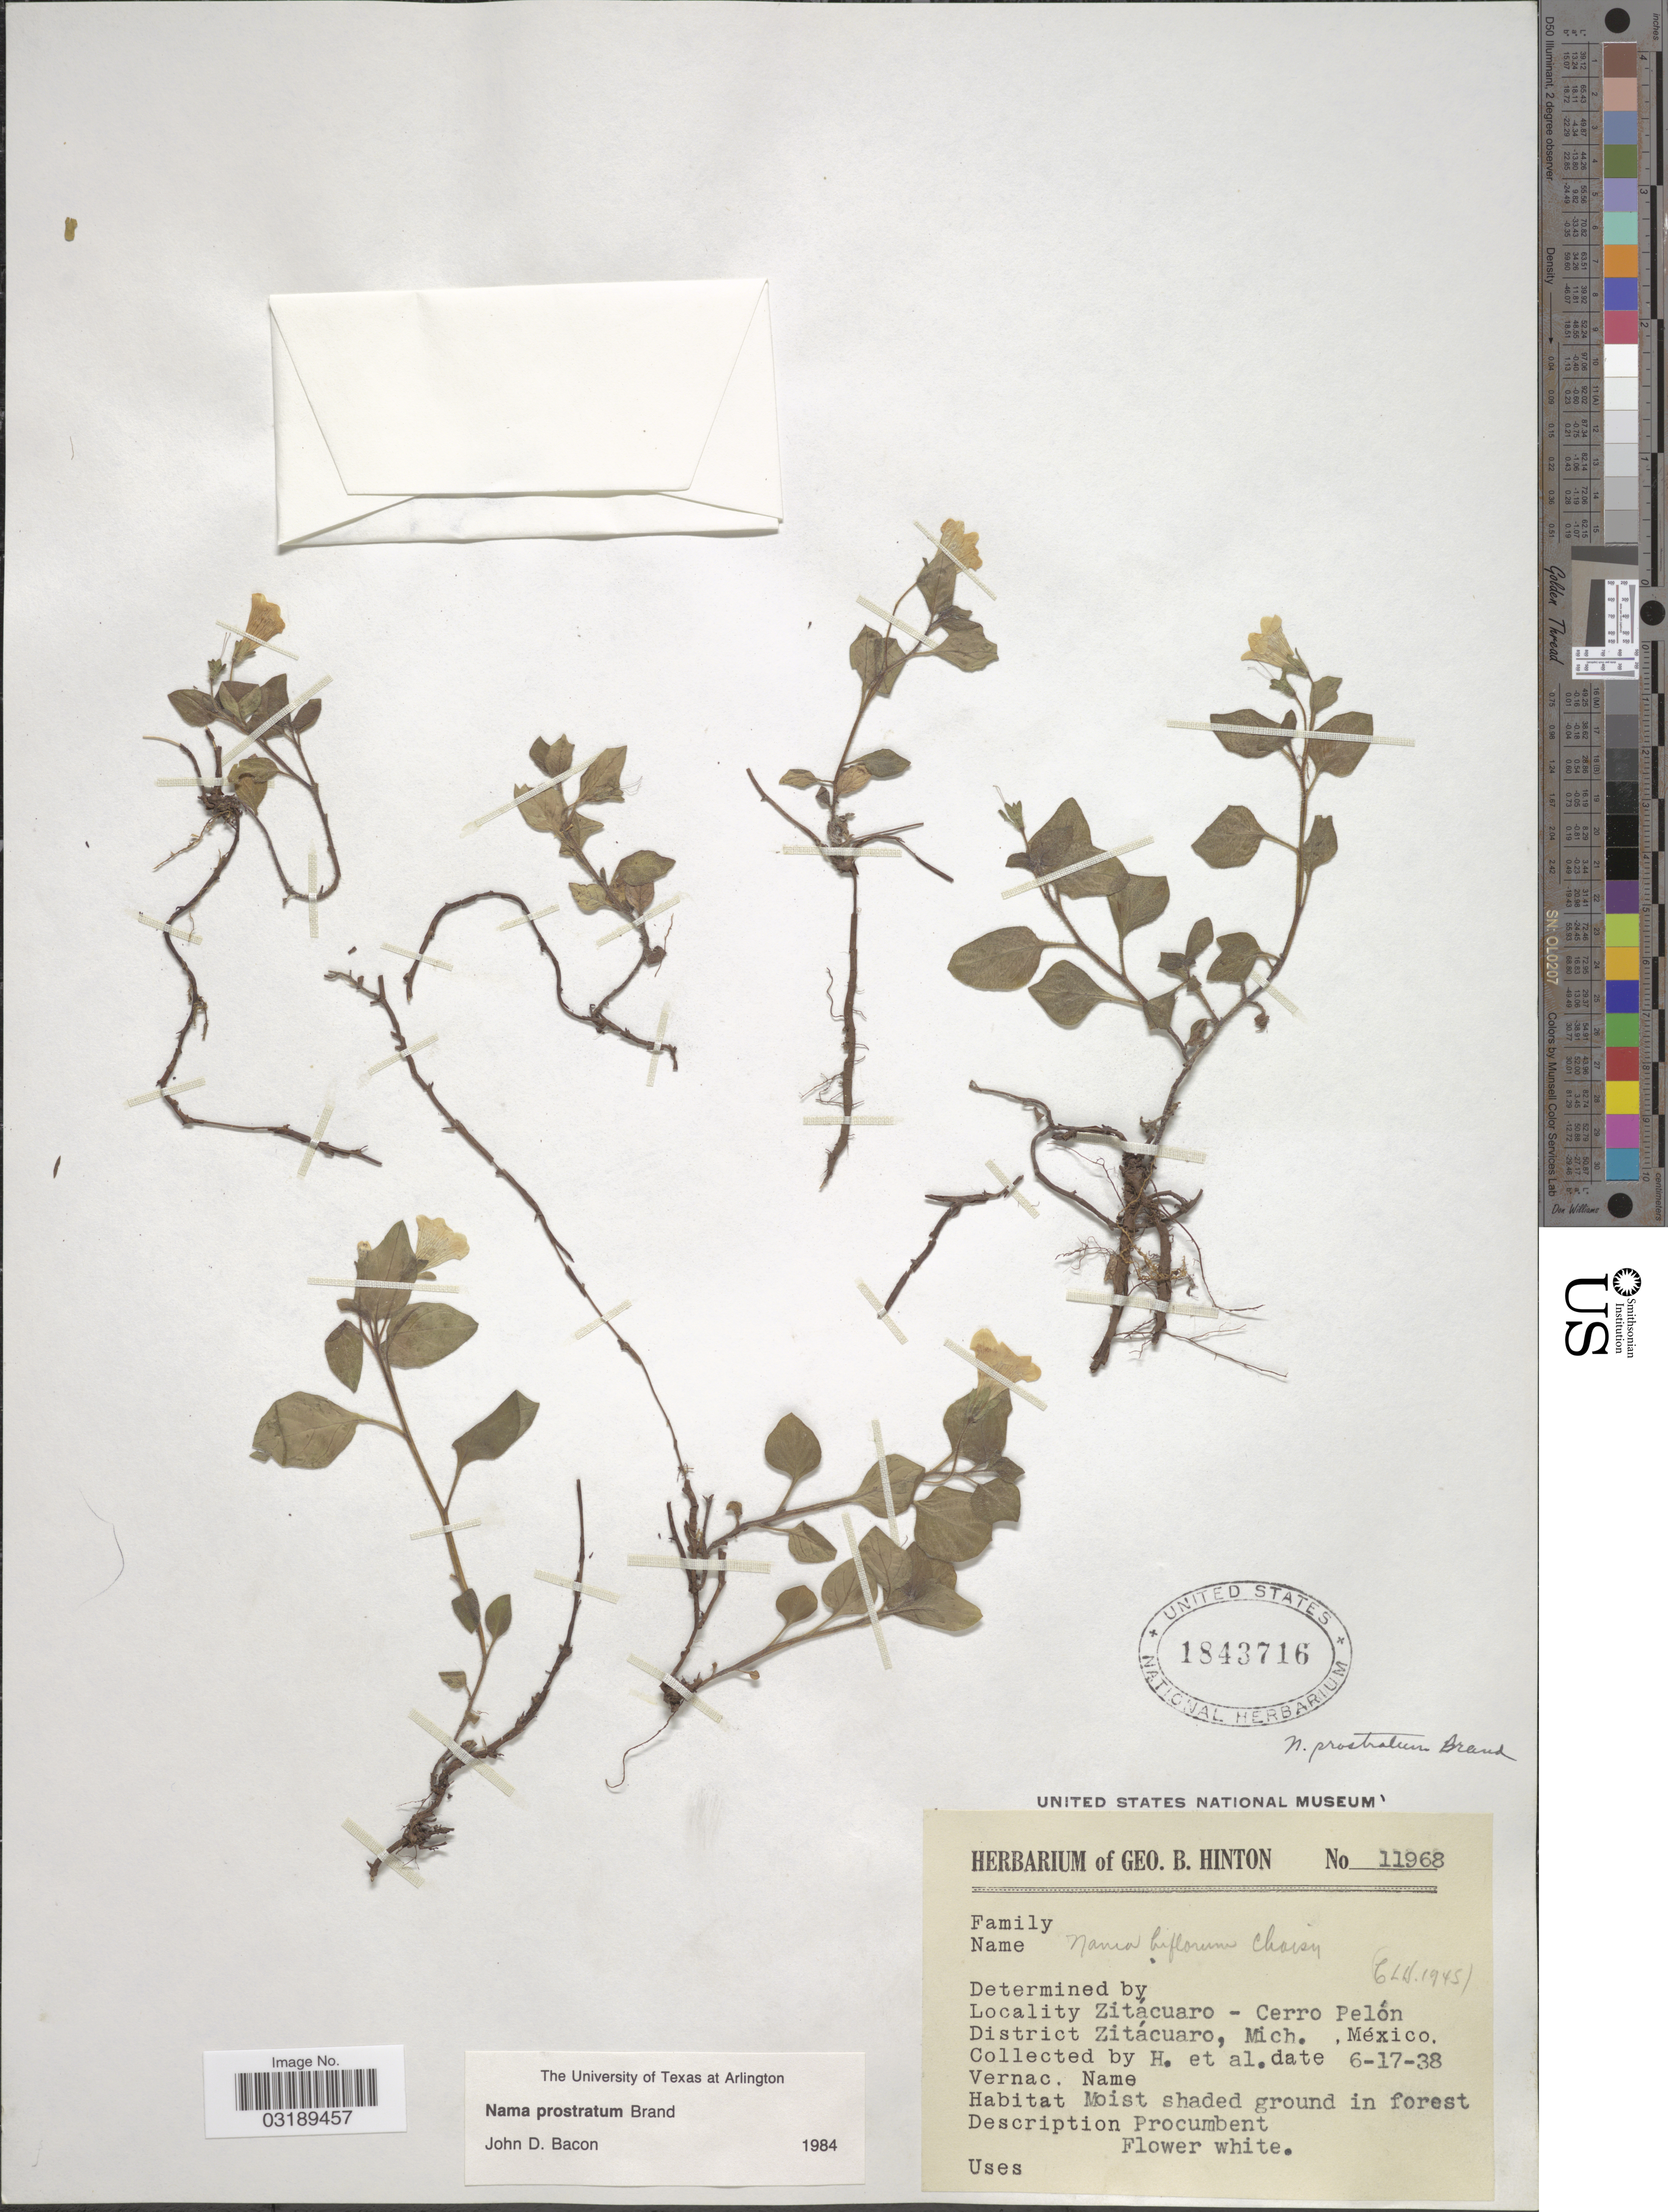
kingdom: Plantae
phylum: Tracheophyta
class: Magnoliopsida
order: Boraginales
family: Namaceae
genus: Nama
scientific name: Nama prostrata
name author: Brand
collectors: G. B. Hinton & et al.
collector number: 11968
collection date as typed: Transcribed d/m/y: 17/6/38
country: Mexico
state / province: Michoacán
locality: Zitácuaro - Cerro Pelón, District Zitácuaro.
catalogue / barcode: US 1843716